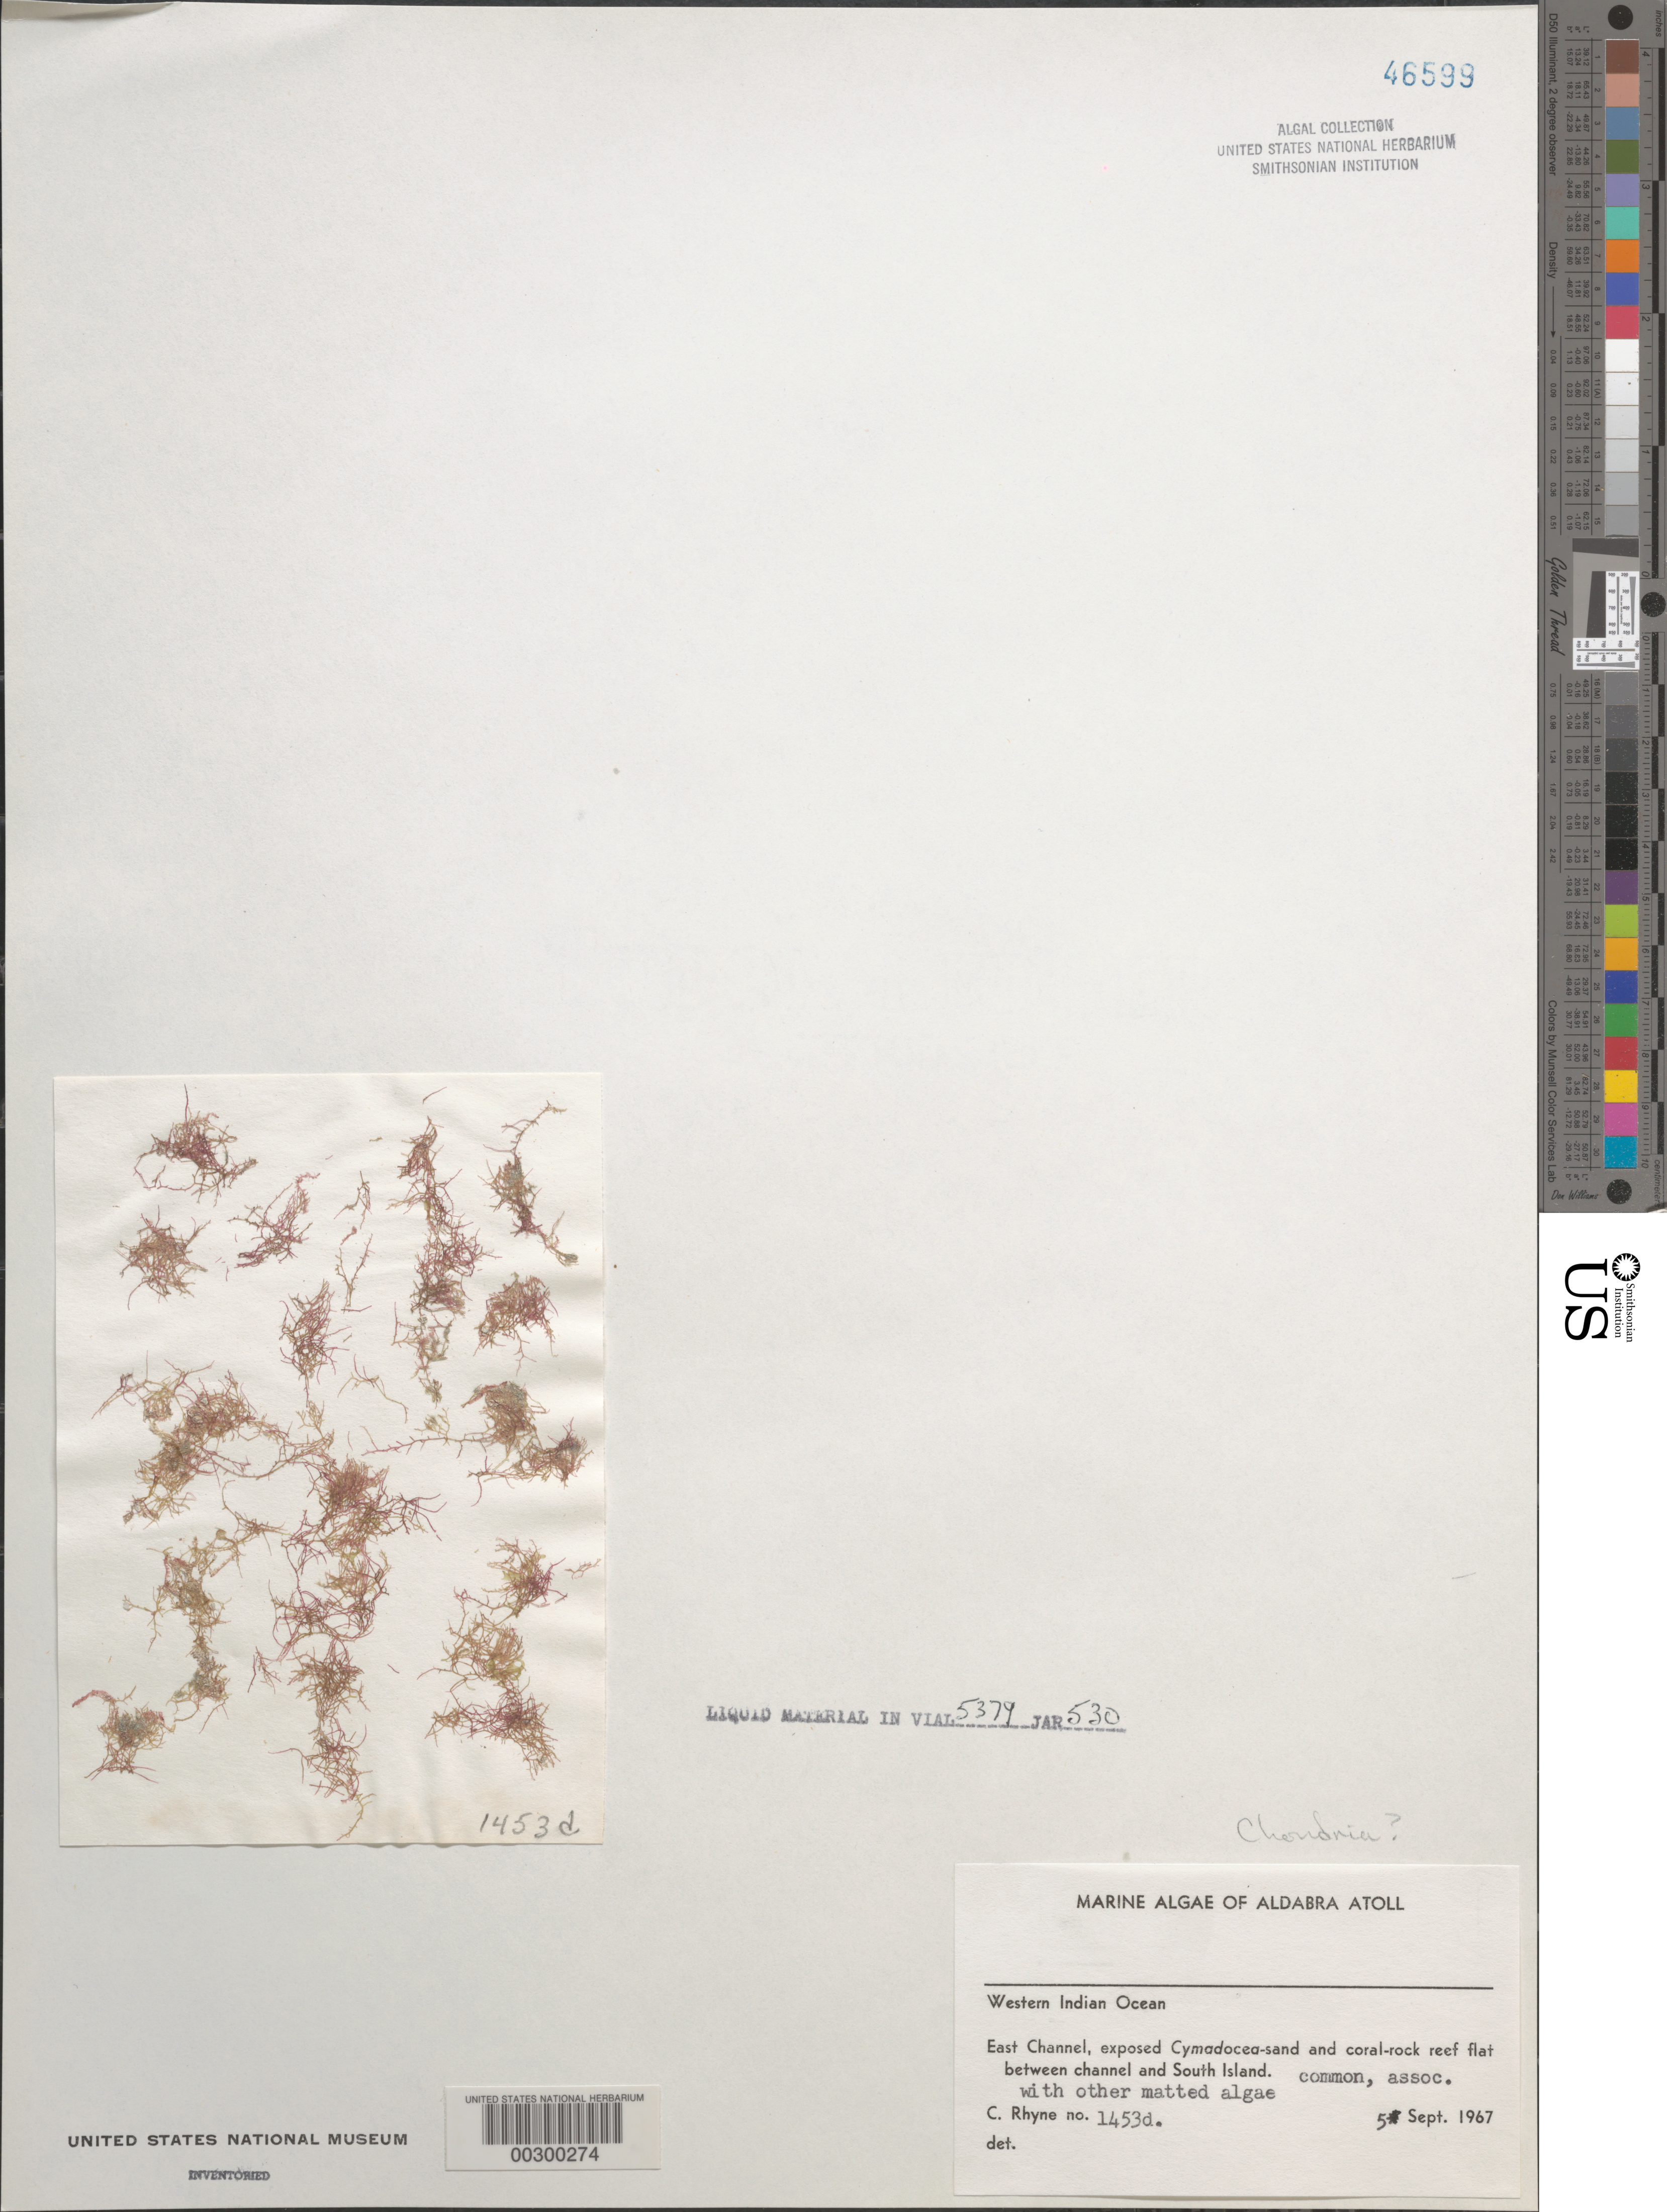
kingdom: Plantae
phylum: Rhodophyta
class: Florideophyceae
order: Ceramiales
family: Rhodomelaceae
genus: Chondria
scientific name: Chondria sp.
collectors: C. Rhyne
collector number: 1453d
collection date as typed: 05 Sep 1967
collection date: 1967-09-05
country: Seychelles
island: Aldabra Atoll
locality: Between East Channel and South Island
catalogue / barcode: US 46599